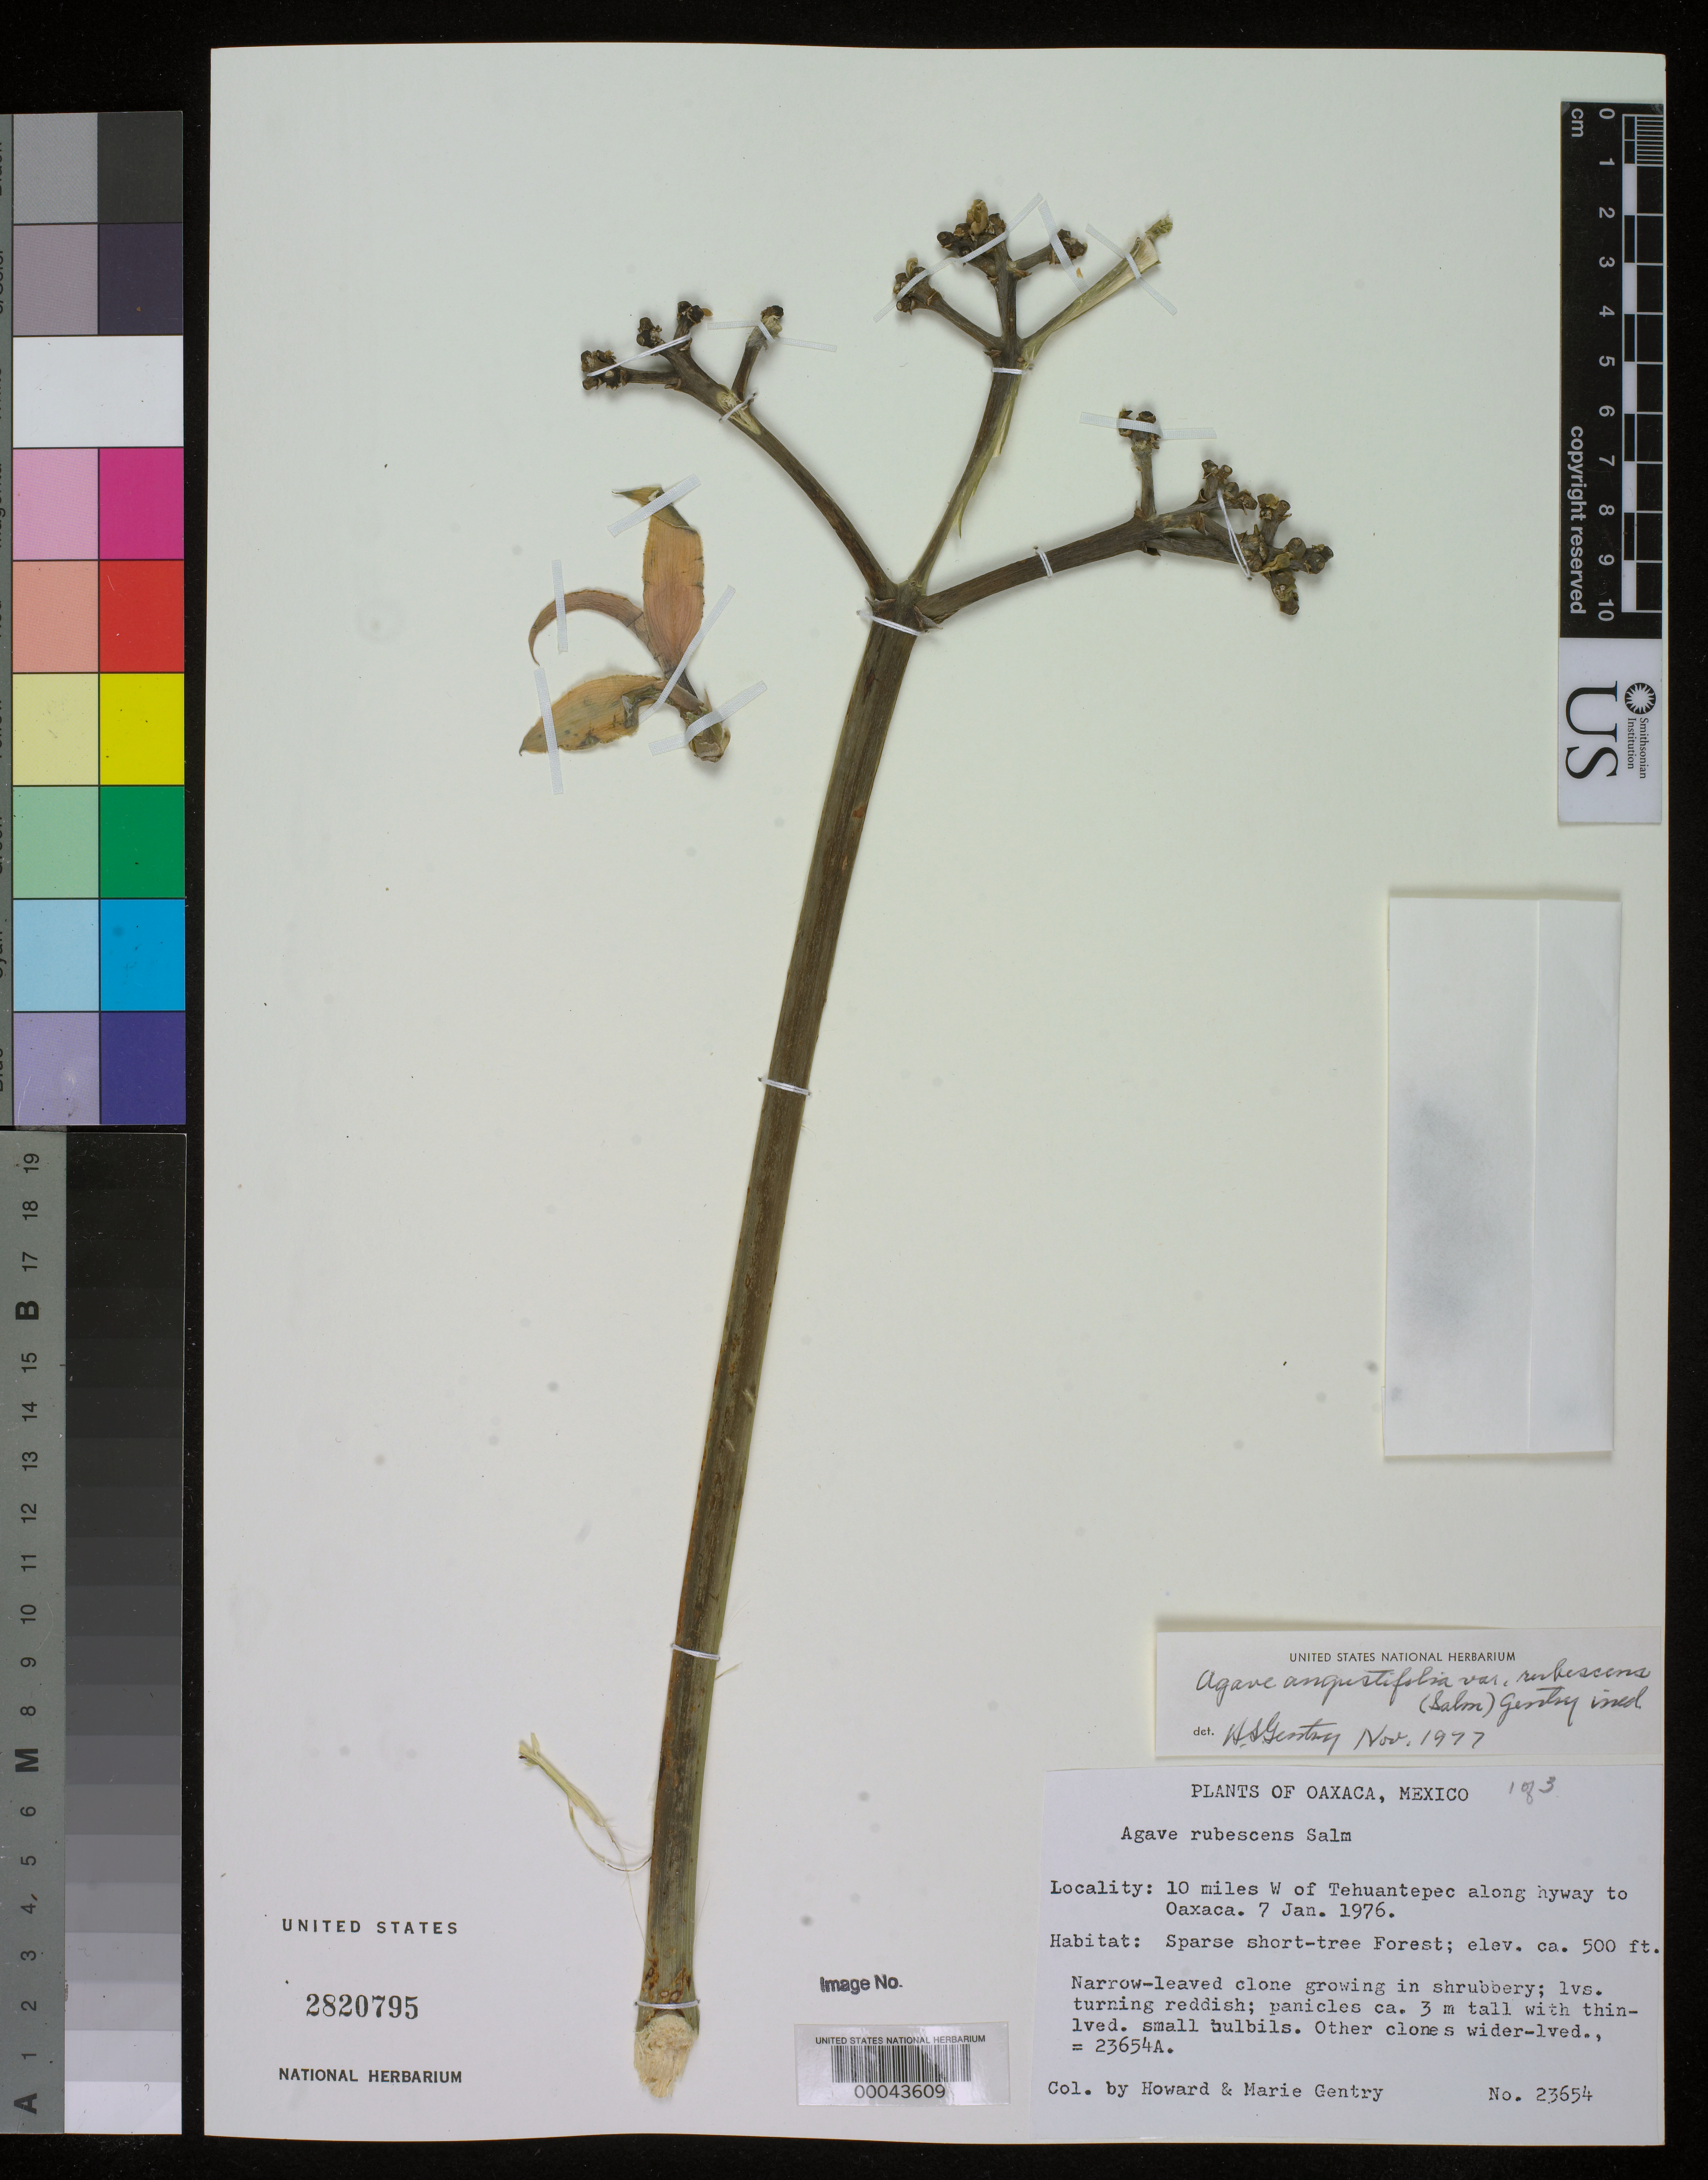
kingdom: Plantae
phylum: Tracheophyta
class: Liliopsida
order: Asparagales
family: Asparagaceae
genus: Agave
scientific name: Agave angustifolia var. rubescens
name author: (Salm-Dyck) Gentry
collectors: H. S. Gentry & M. Gentry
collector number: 23654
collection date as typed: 07 Jan 1976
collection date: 1976-01-07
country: Mexico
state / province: Oaxaca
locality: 10 mi W of Tehuantepec along highway to Oaxaca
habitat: Sparse short-tree forest.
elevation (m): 152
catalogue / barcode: US 2820795